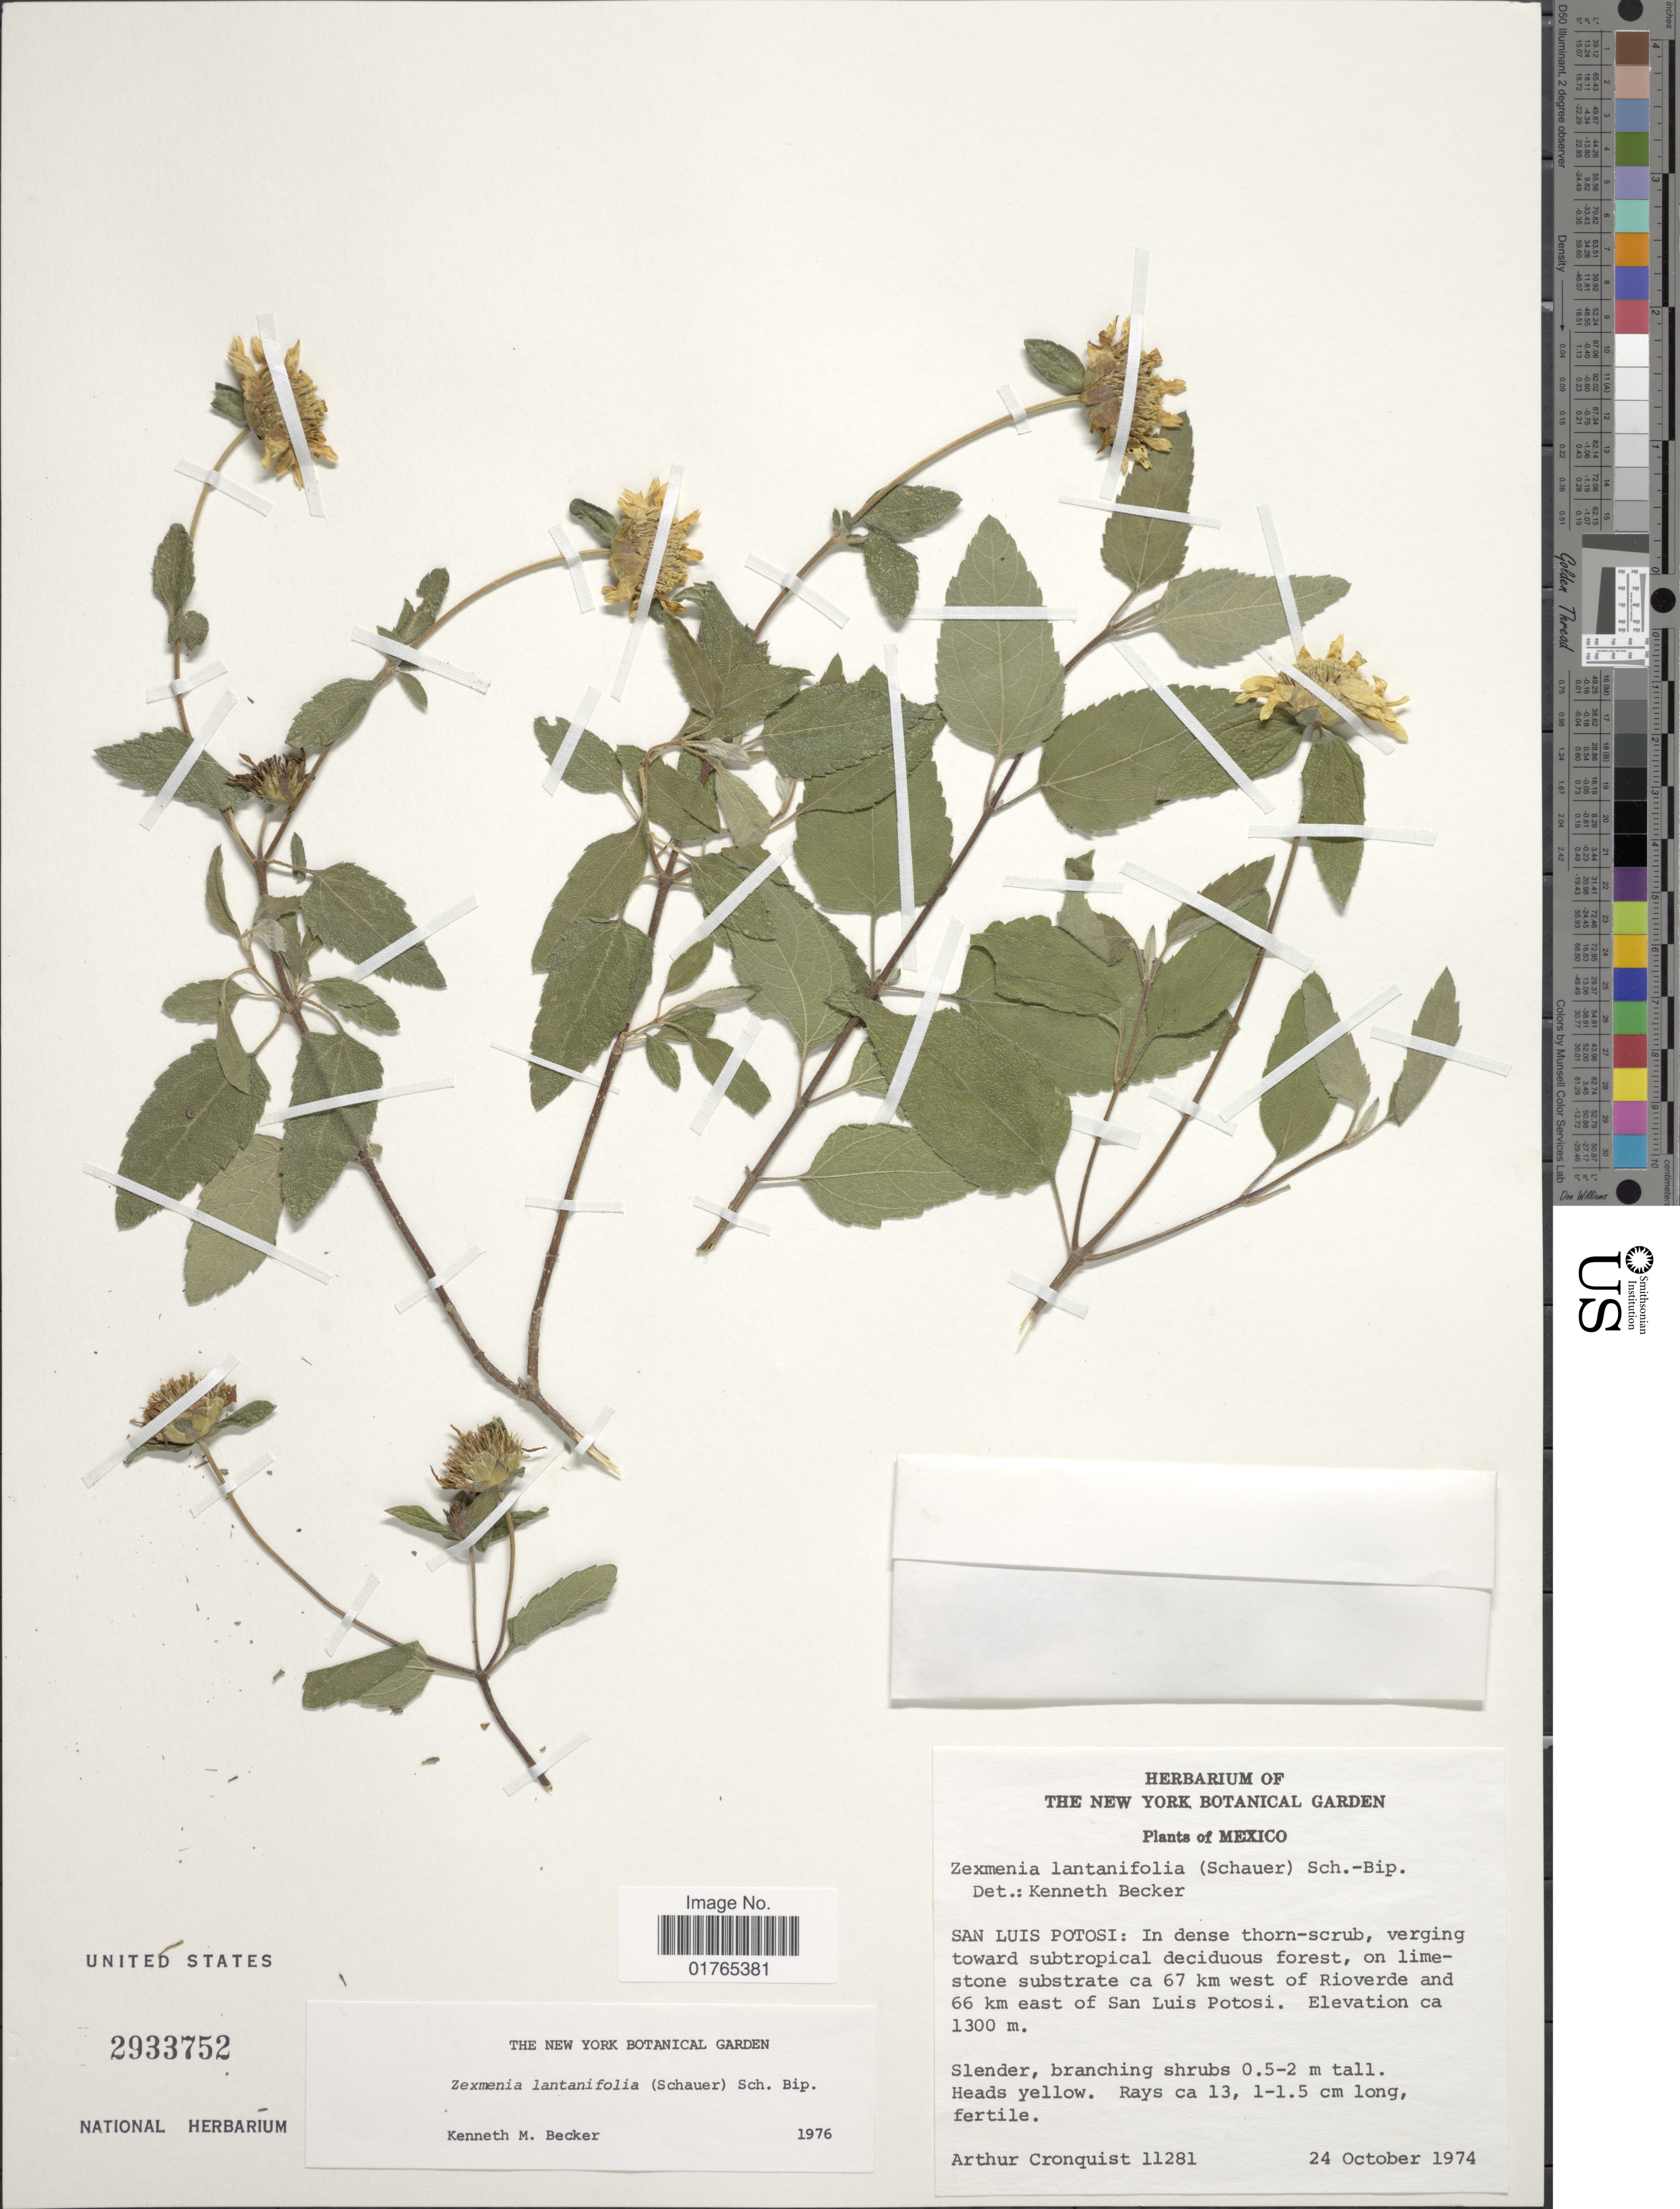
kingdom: Plantae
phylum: Tracheophyta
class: Magnoliopsida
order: Asterales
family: Asteraceae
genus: Jefea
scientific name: Jefea lantanifolia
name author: (S. Schauer) Strother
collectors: A. J. Cronquist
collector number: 11281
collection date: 1974-10-24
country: Mexico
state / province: San Luis Potosí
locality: On limestone substrate ca 67 km west of Rioverde and 66 km east of San Luis Potosi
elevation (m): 1300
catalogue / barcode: US 2933752